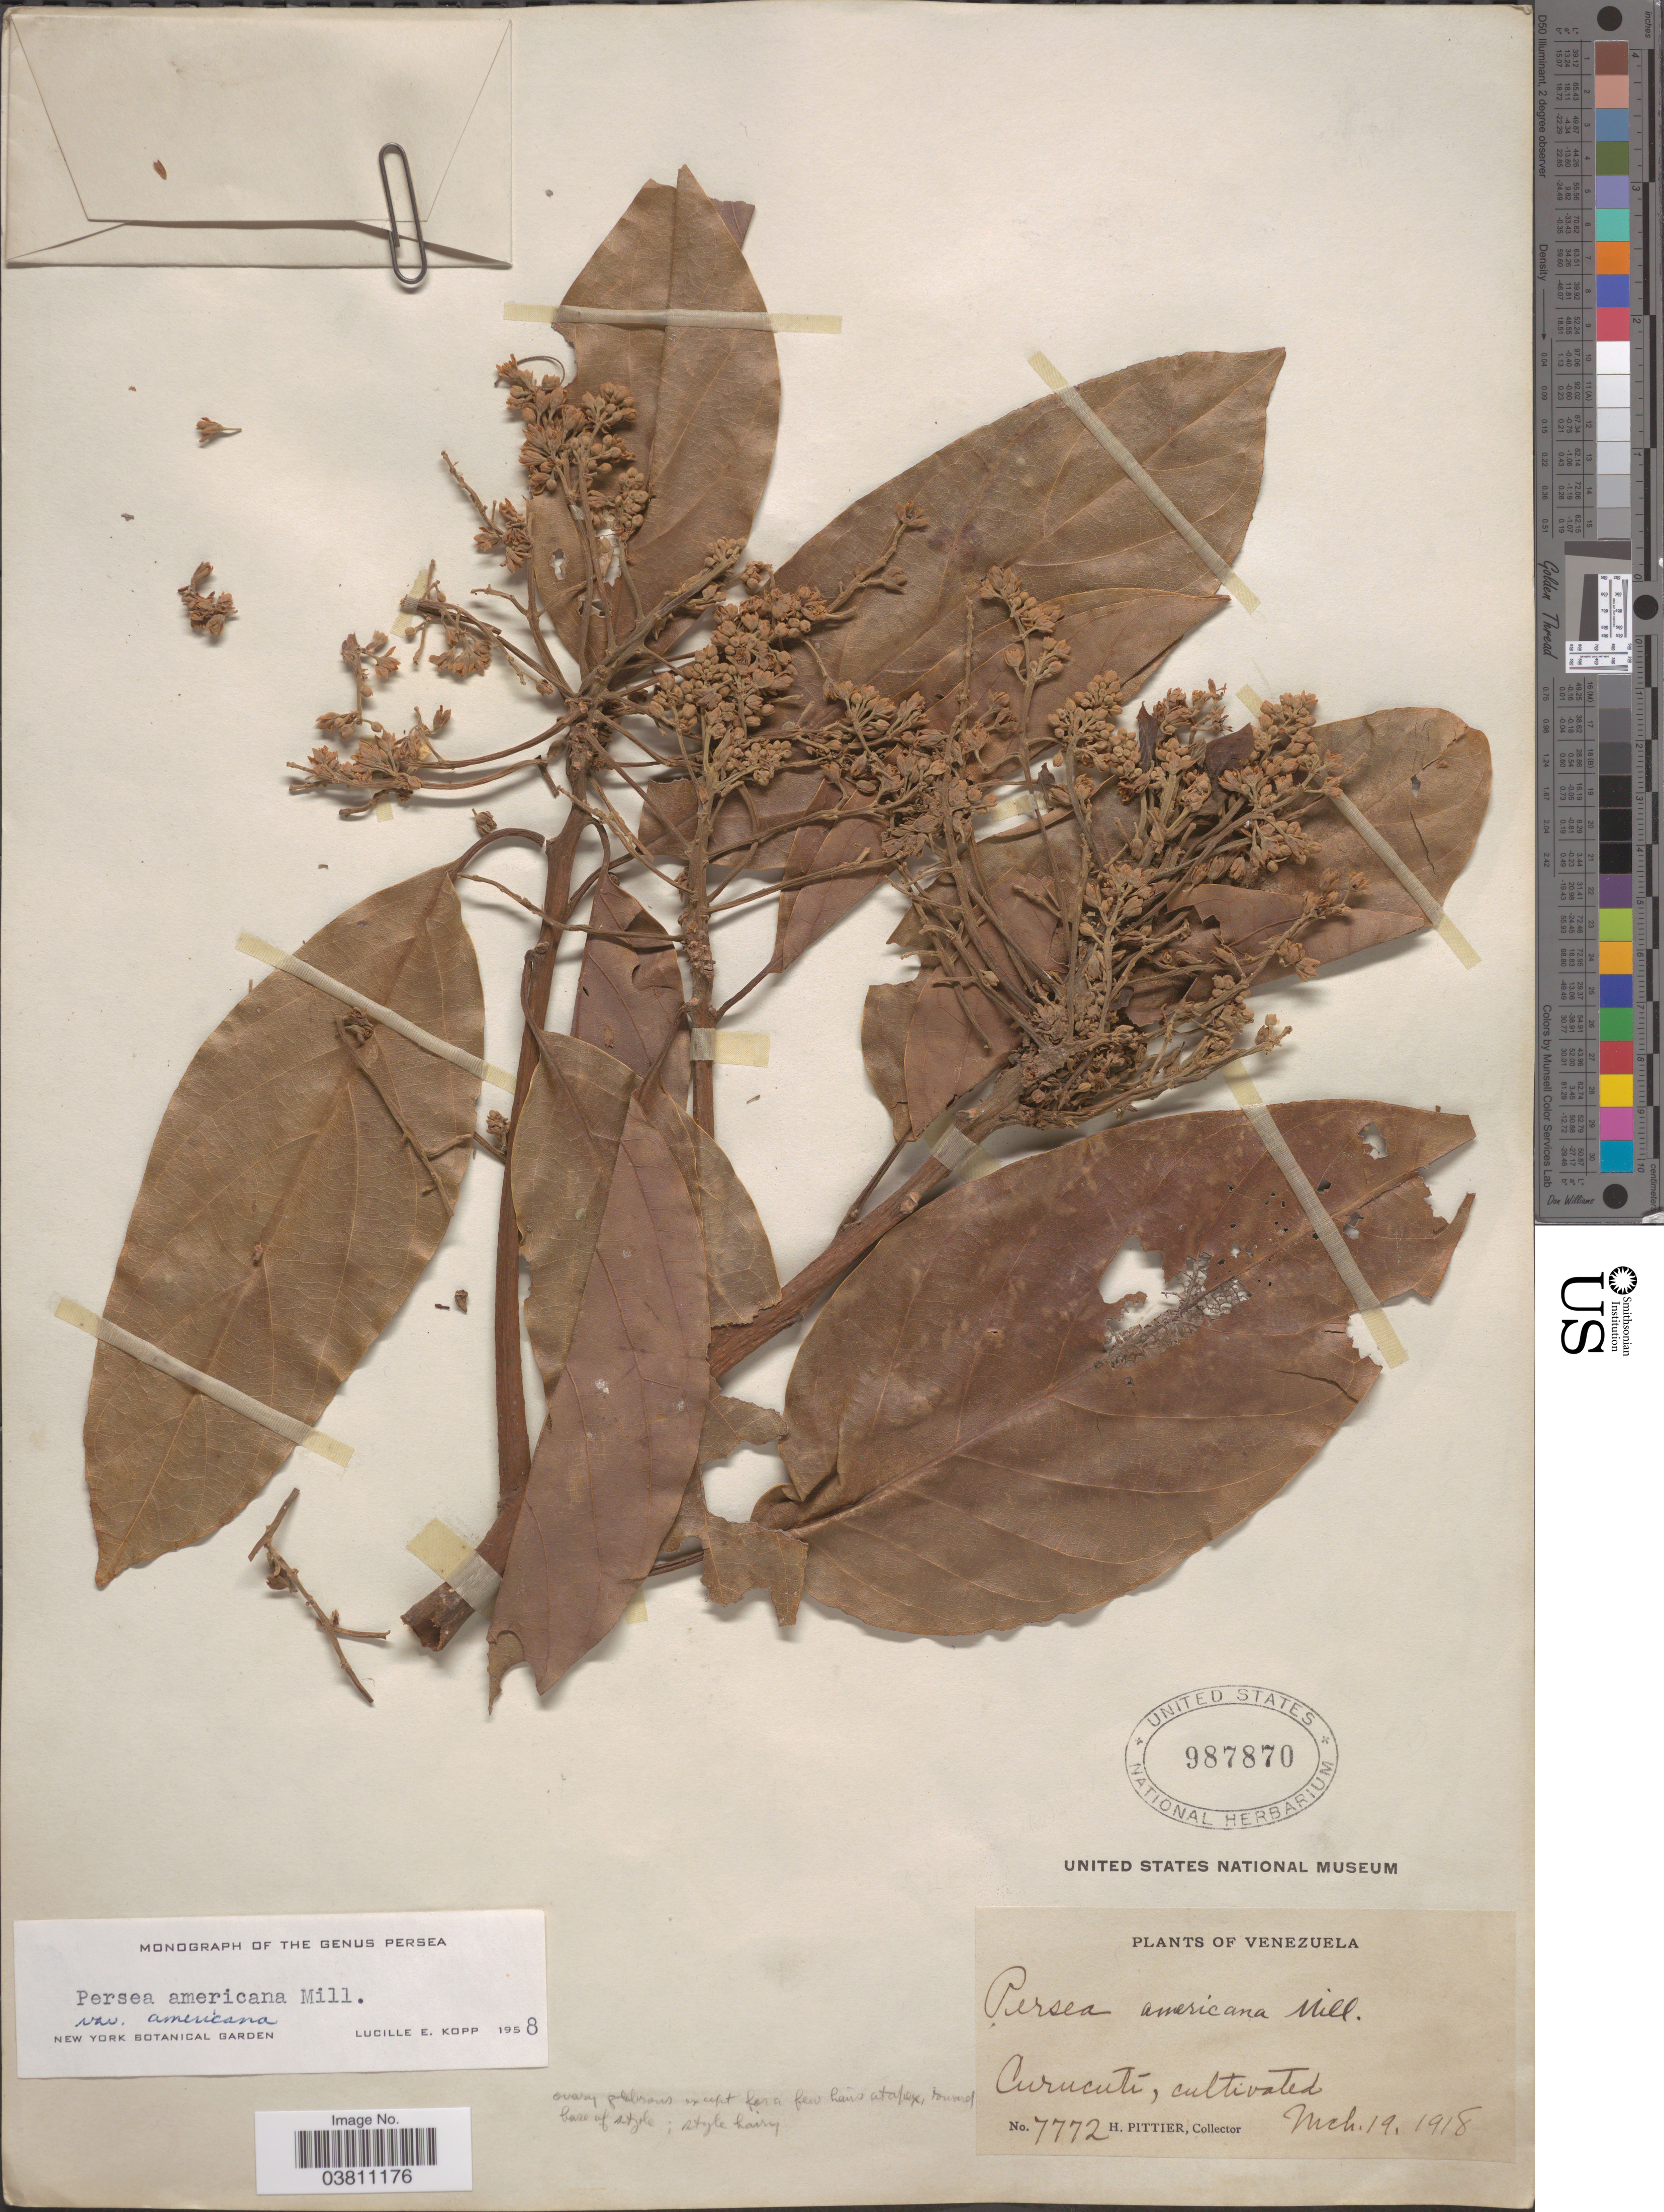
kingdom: Plantae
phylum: Tracheophyta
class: Magnoliopsida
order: Laurales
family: Lauraceae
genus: Persea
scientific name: Persea americana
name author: Mill.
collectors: H. F. Pittier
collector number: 7772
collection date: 1918-03-19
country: Venezuela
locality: Curucuti.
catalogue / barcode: US 987870